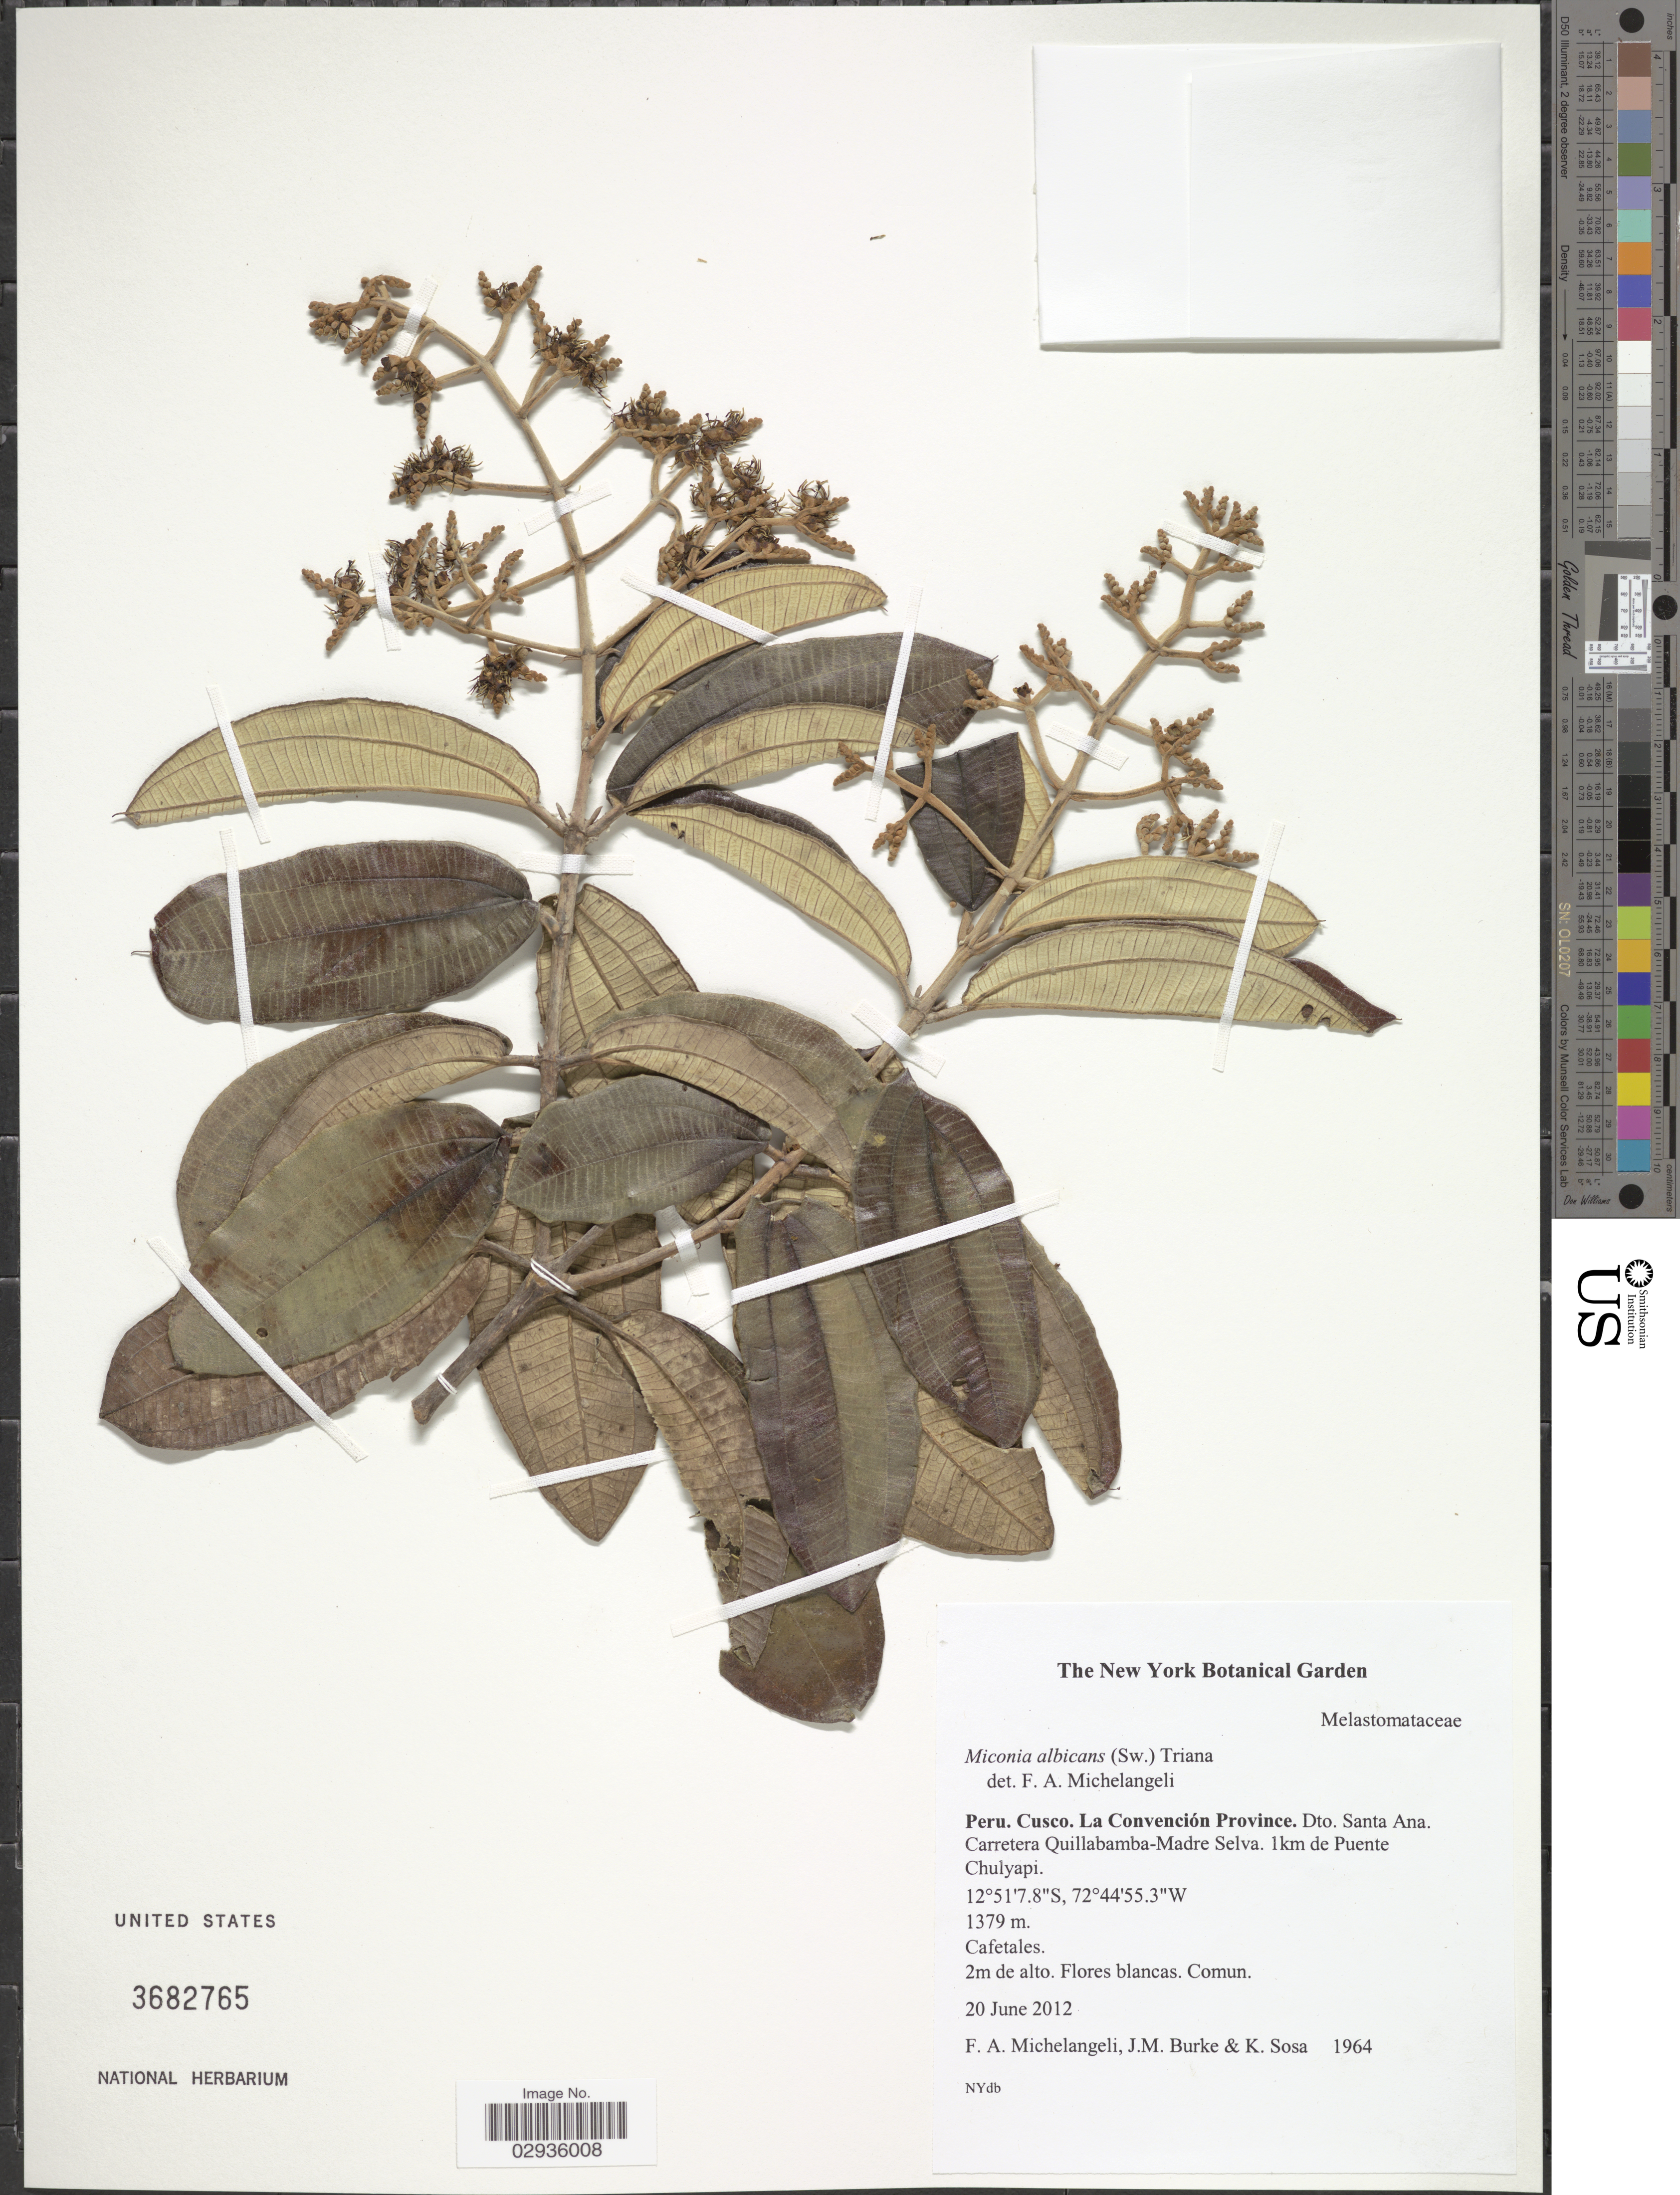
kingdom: Plantae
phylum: Tracheophyta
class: Magnoliopsida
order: Myrtales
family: Melastomataceae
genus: Miconia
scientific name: Miconia albicans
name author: (Sw.) Steud.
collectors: F. A. Michelangeli, Jac. M. Burke & K. Sosa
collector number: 1964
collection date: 2012-06-20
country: Peru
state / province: Cusco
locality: La Convención Province. Dto. Santa Ana. Carreters Quillabamba-Madre Selva. 1 km de Puente Chulyapi.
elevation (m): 1379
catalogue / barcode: US 3682765